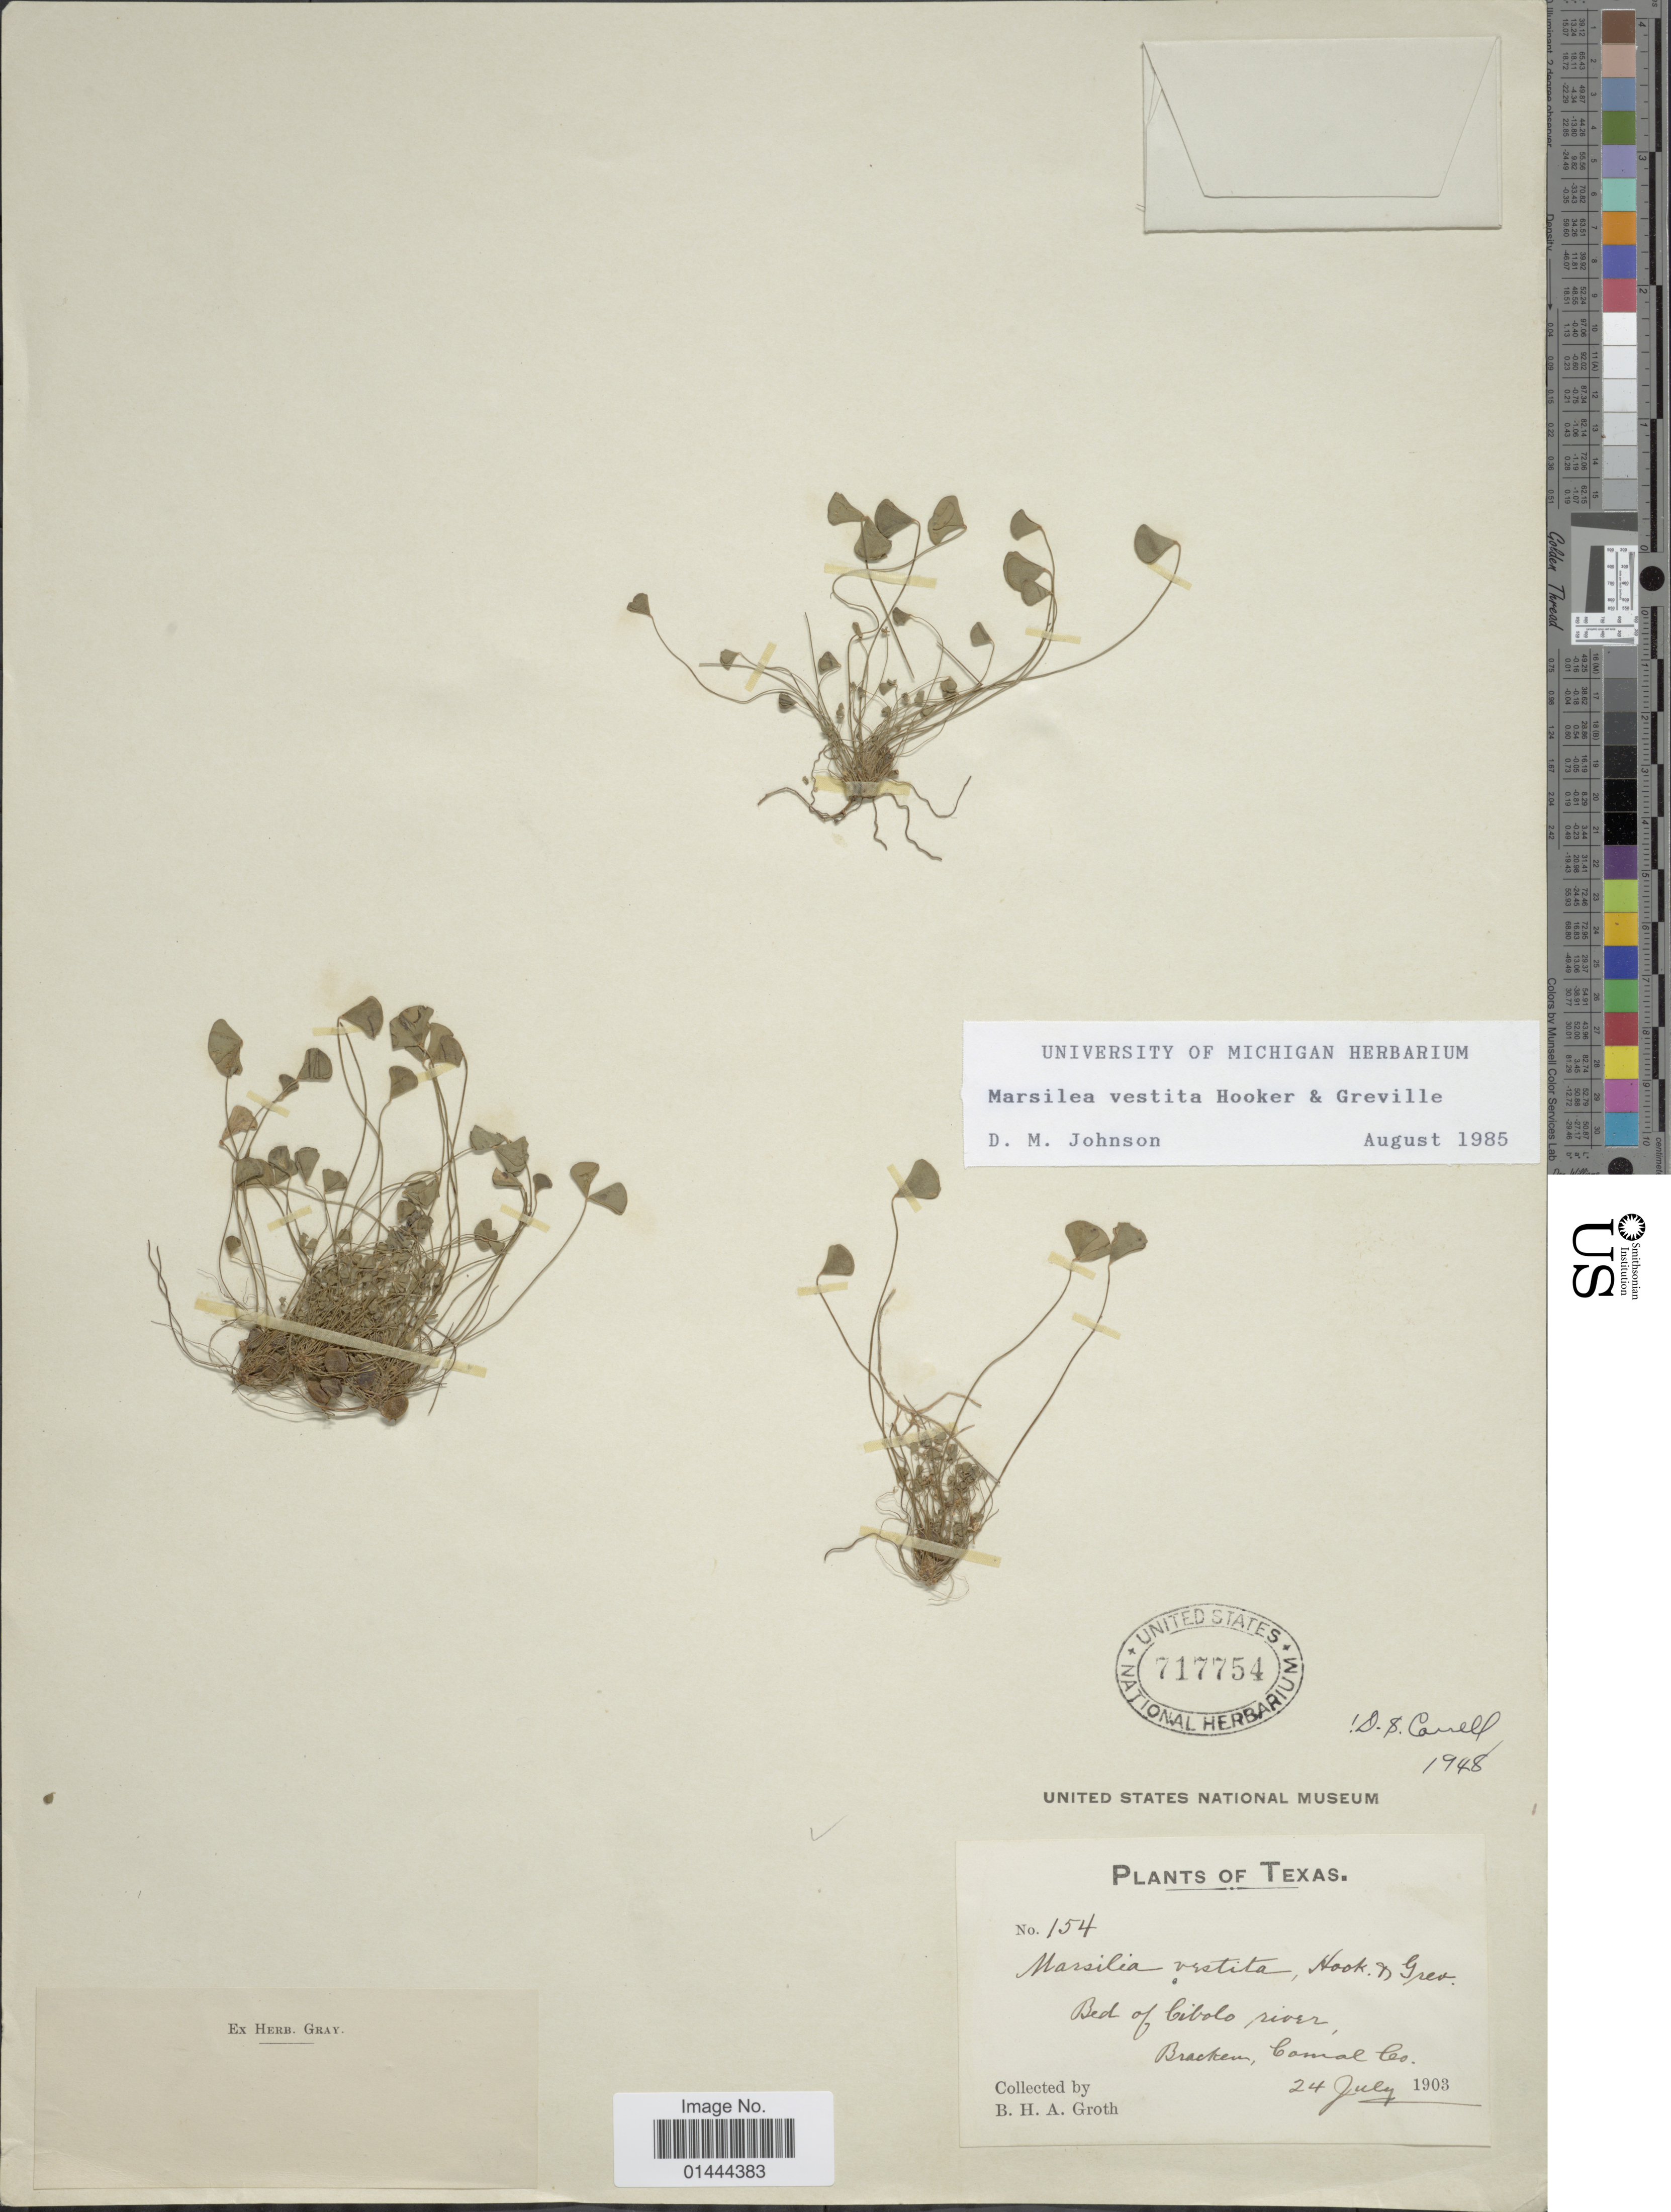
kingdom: Plantae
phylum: Tracheophyta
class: Polypodiopsida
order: Salviniales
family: Marsileaceae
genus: Marsilea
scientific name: Marsilea vestita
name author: Hook. & Grev.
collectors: B. Groth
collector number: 154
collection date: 1903-07-24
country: United States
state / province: Texas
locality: Bed of Cibolo river, Bracken, Comal Co.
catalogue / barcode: US 717754